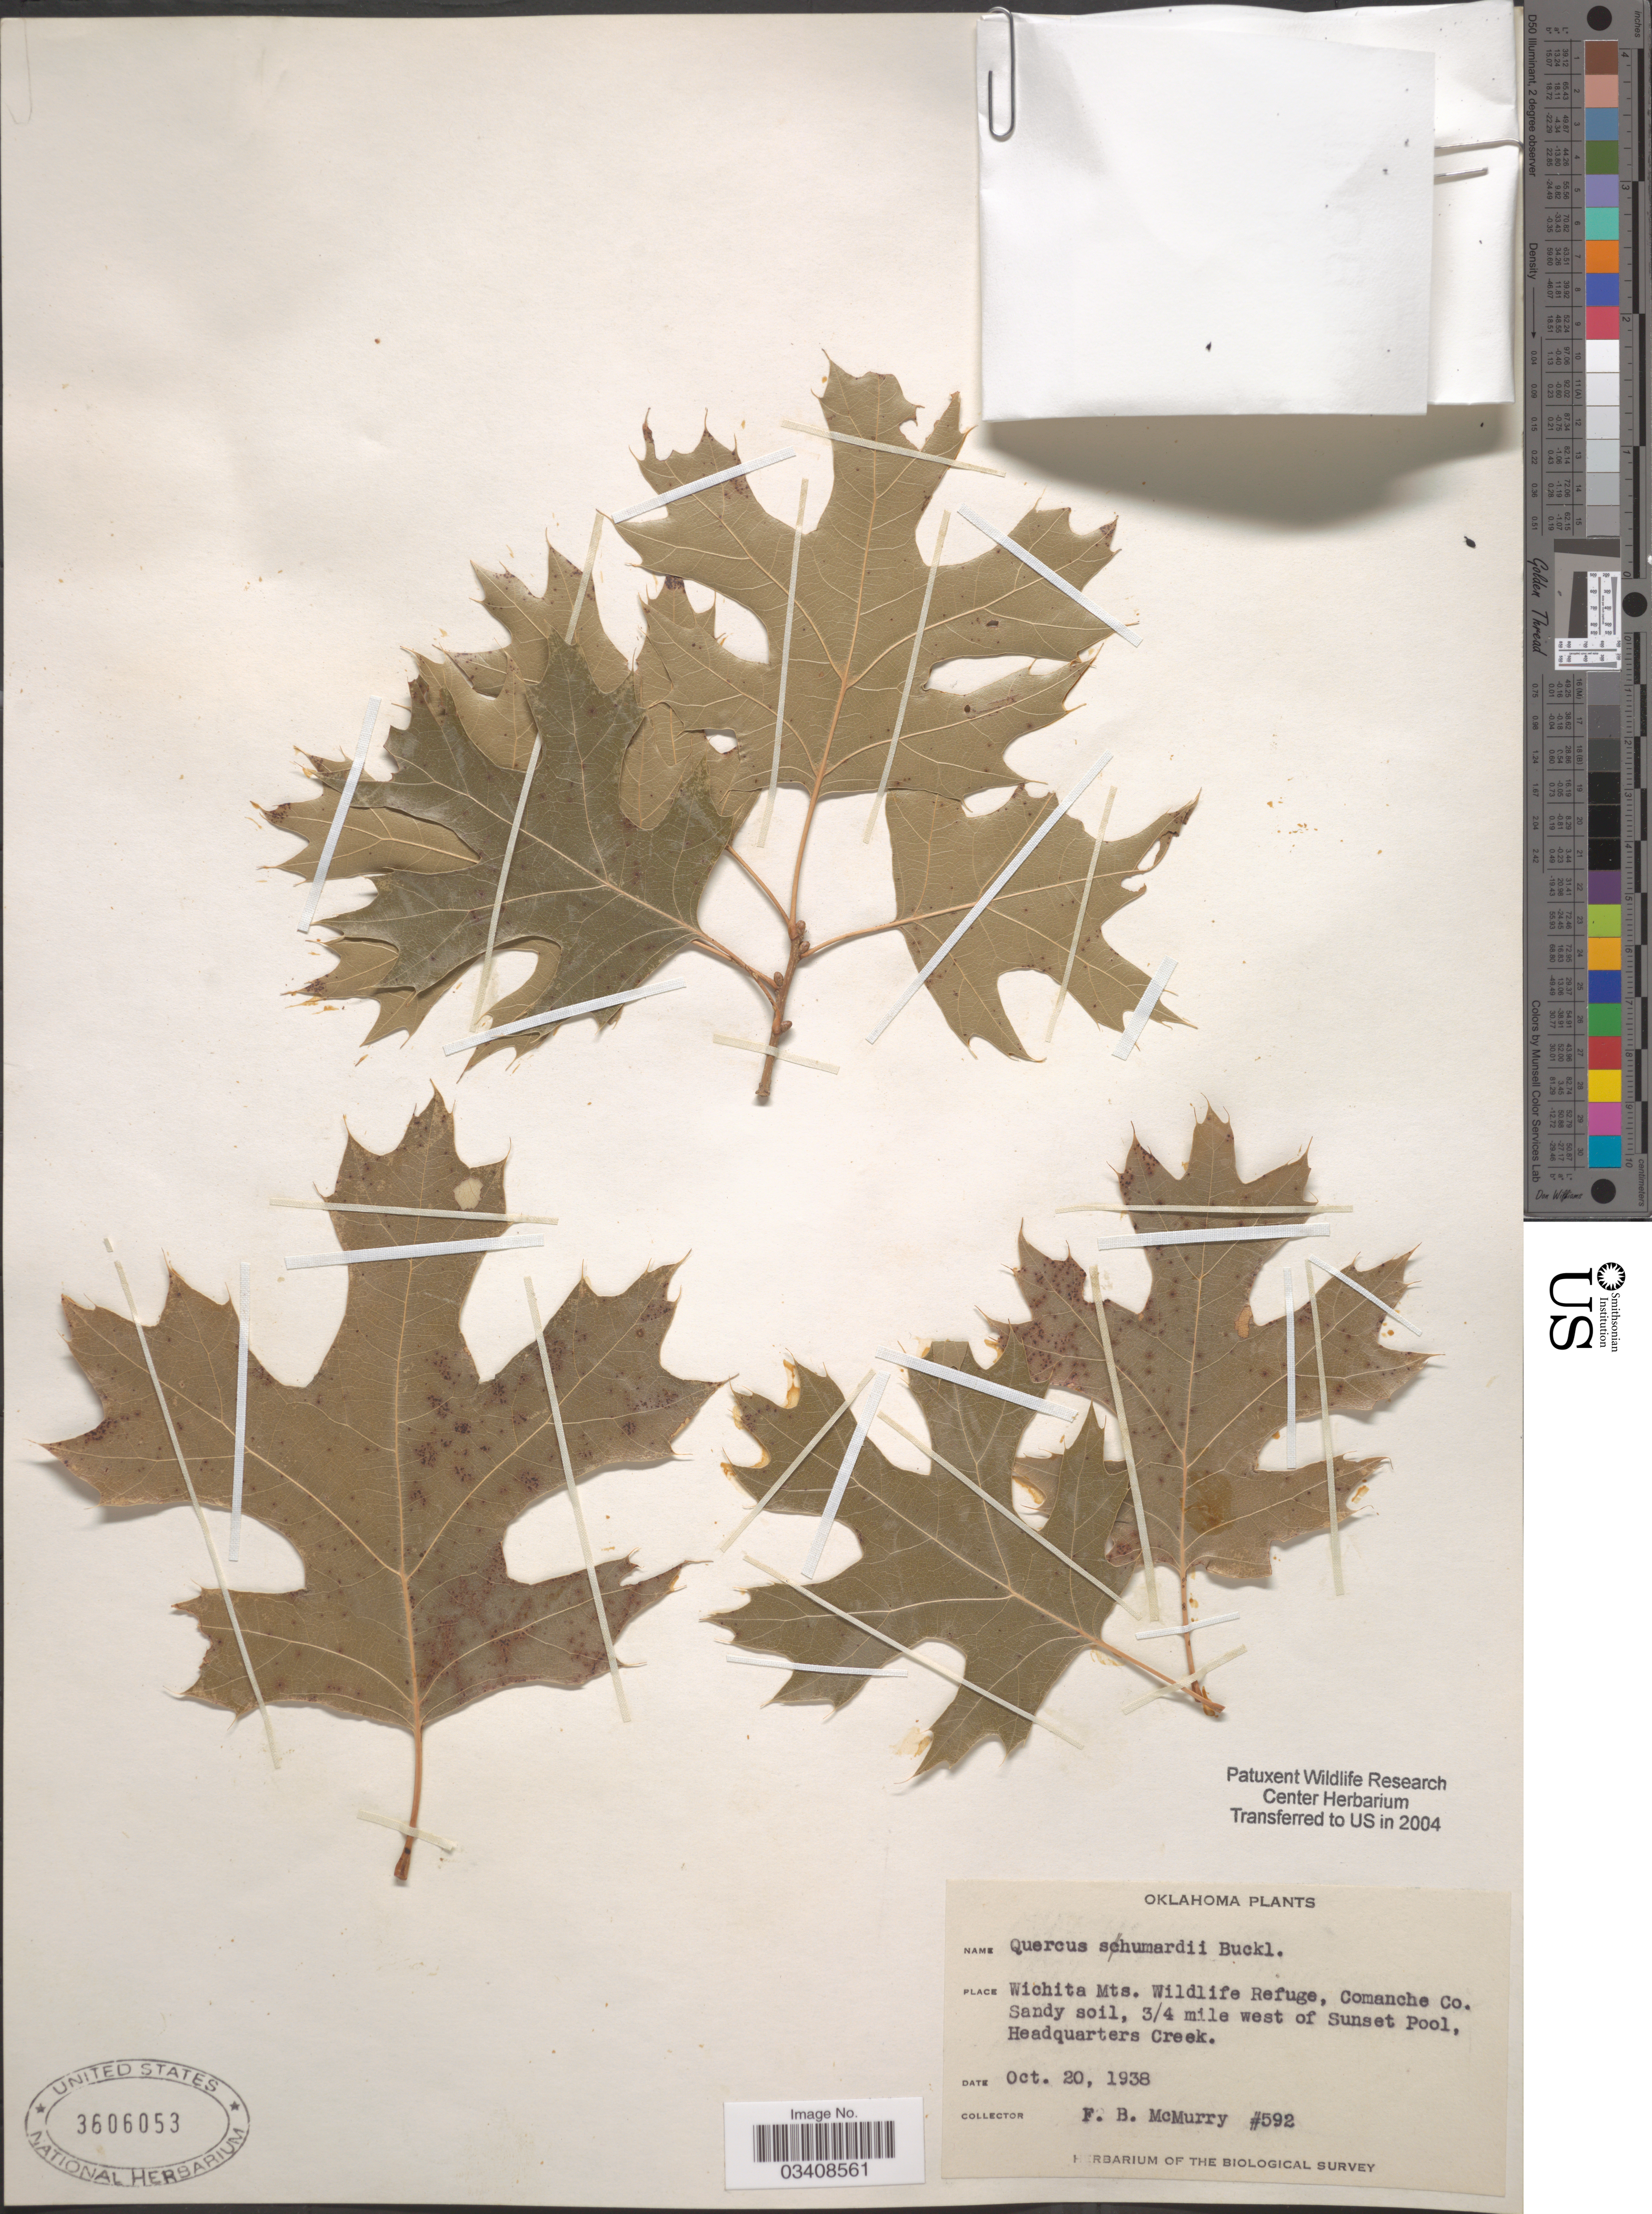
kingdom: Plantae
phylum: Tracheophyta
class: Magnoliopsida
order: Fagales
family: Fagaceae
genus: Quercus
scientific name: Quercus shumardii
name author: Buckley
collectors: F. B. McMurry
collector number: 592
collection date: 1938-10-20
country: United States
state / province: Oklahoma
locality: Wichita Mts. Wildlife Refuge, Comanche Co. 3/4 mile west of Sunset Pool, Headquarters Creek.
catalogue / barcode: US 3606053